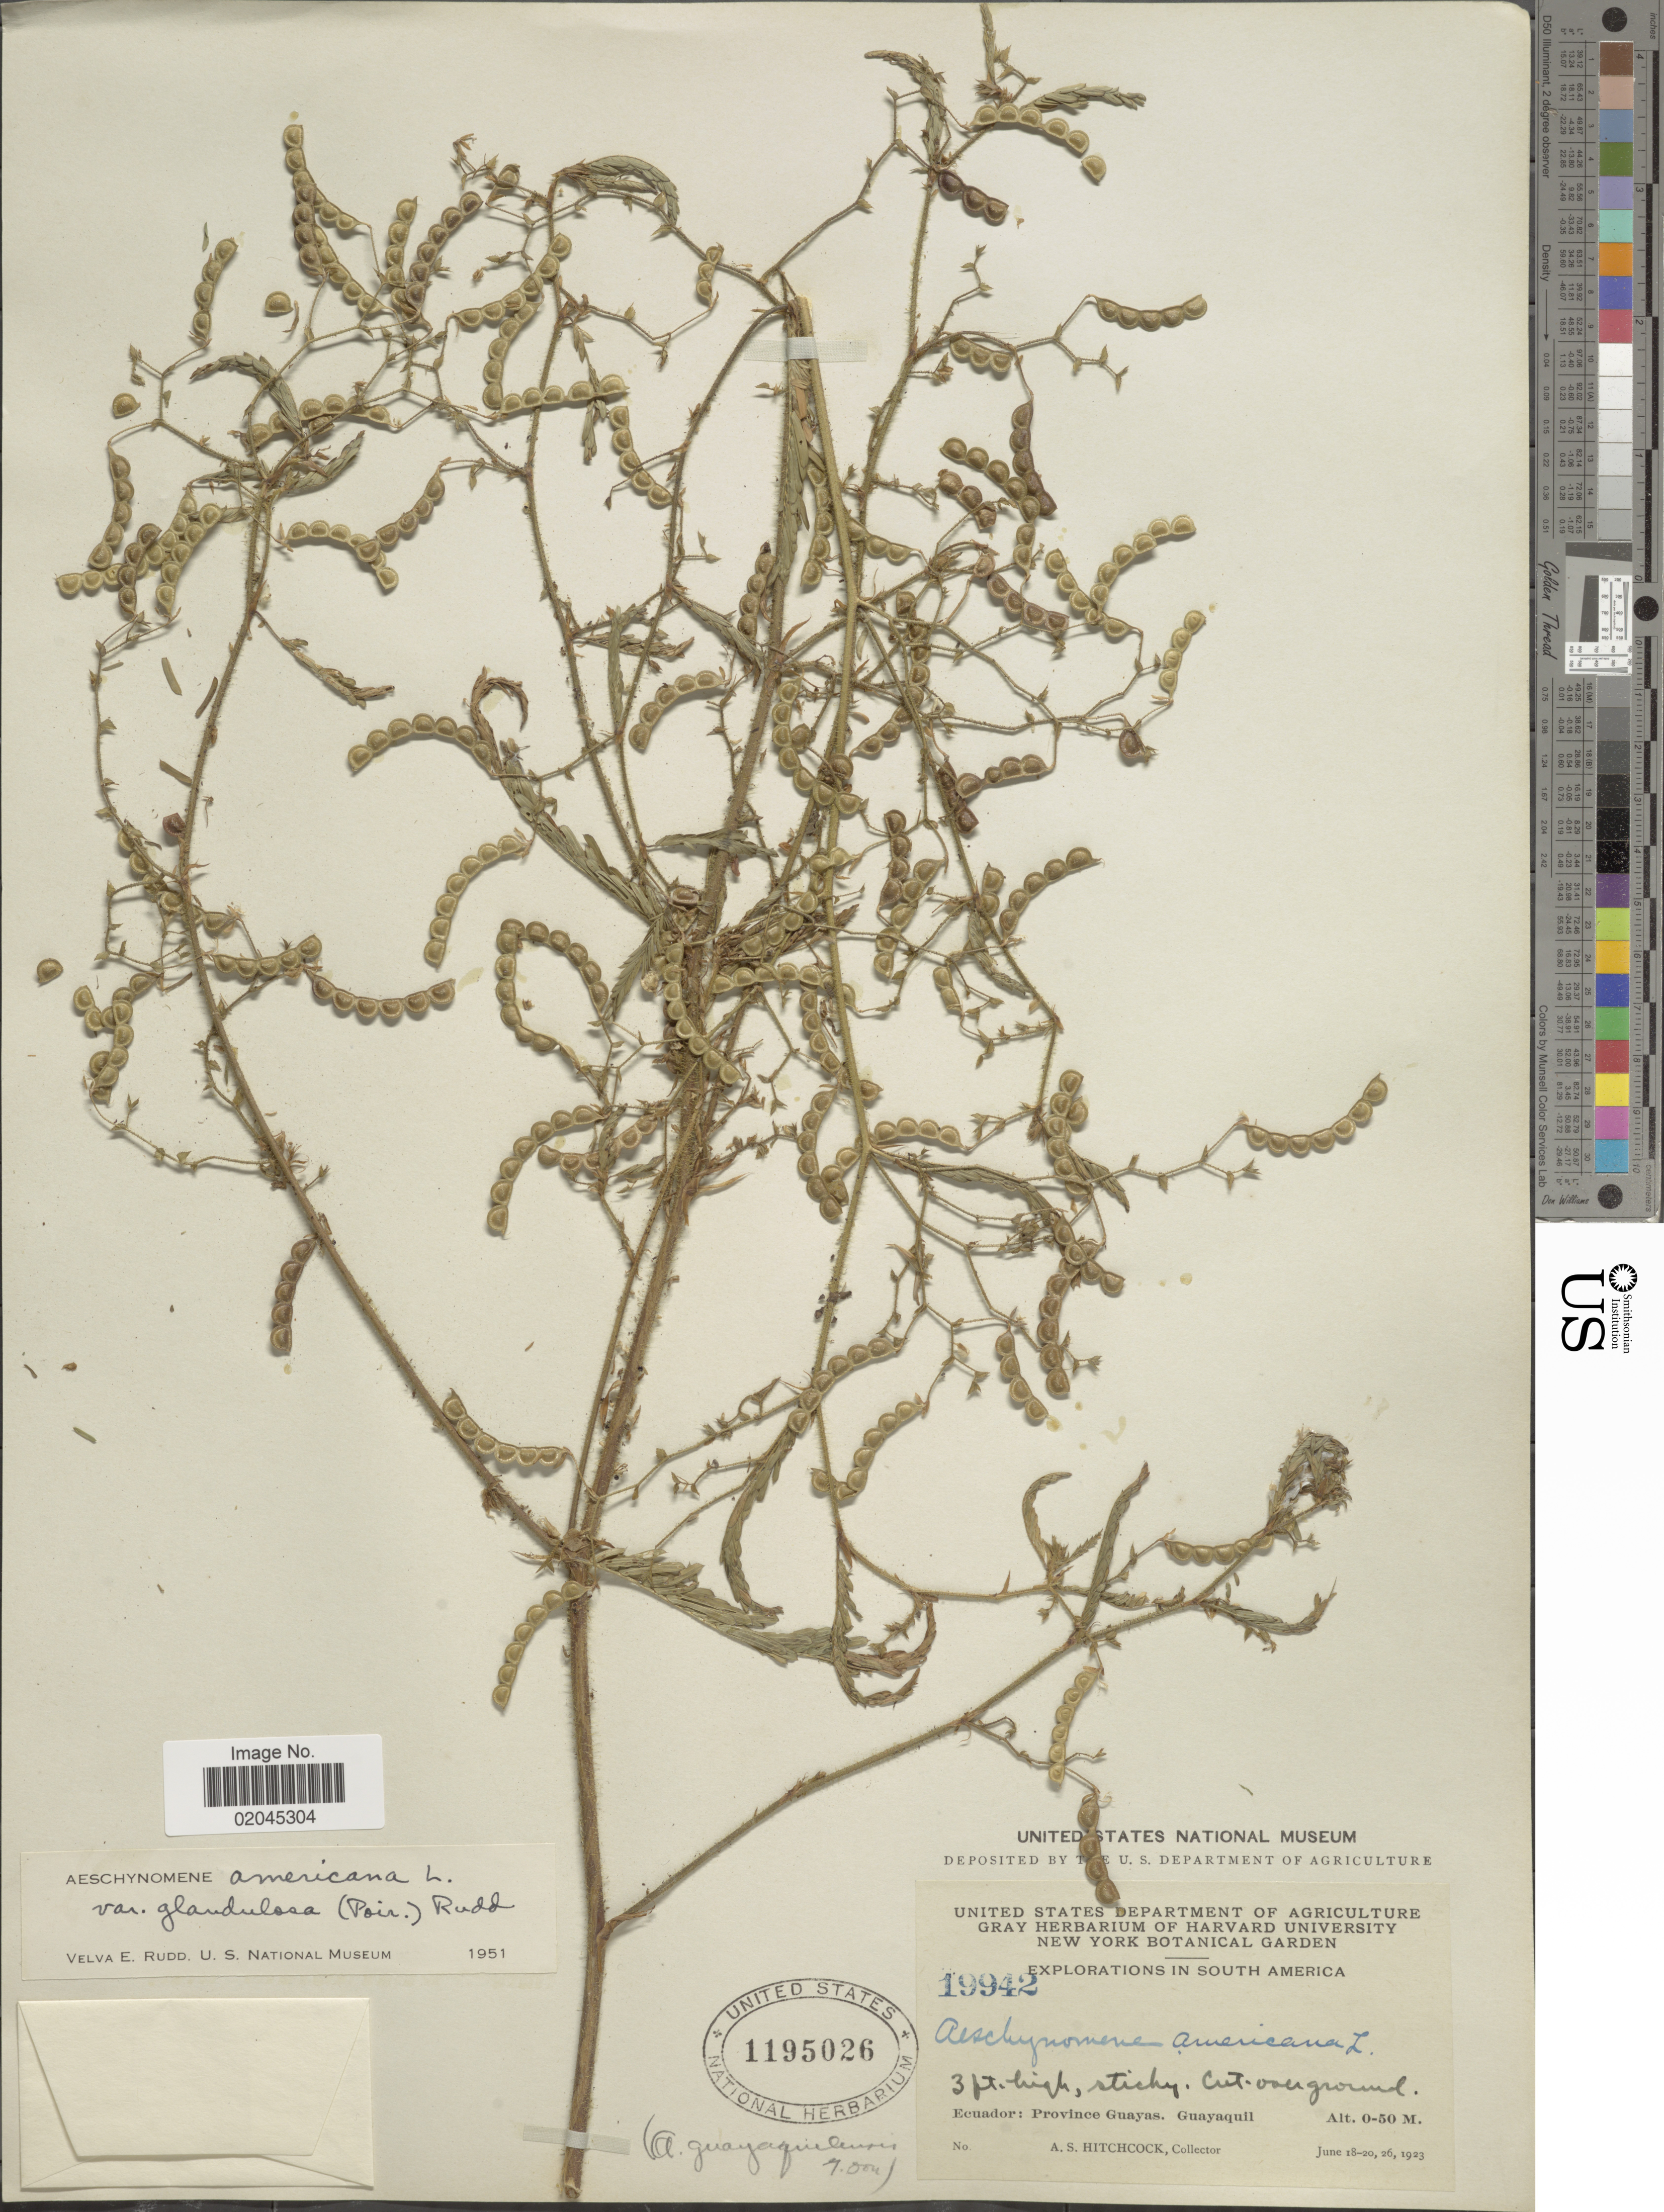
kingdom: Plantae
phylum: Tracheophyta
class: Magnoliopsida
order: Fabales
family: Fabaceae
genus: Aeschynomene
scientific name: Aeschynomene americana var. americana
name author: L.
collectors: A. S. Hitchcock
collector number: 19942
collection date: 1923-06-18/1923-06-26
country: Ecuador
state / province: Guayas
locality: Guayaquil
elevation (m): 0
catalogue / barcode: US 1195026